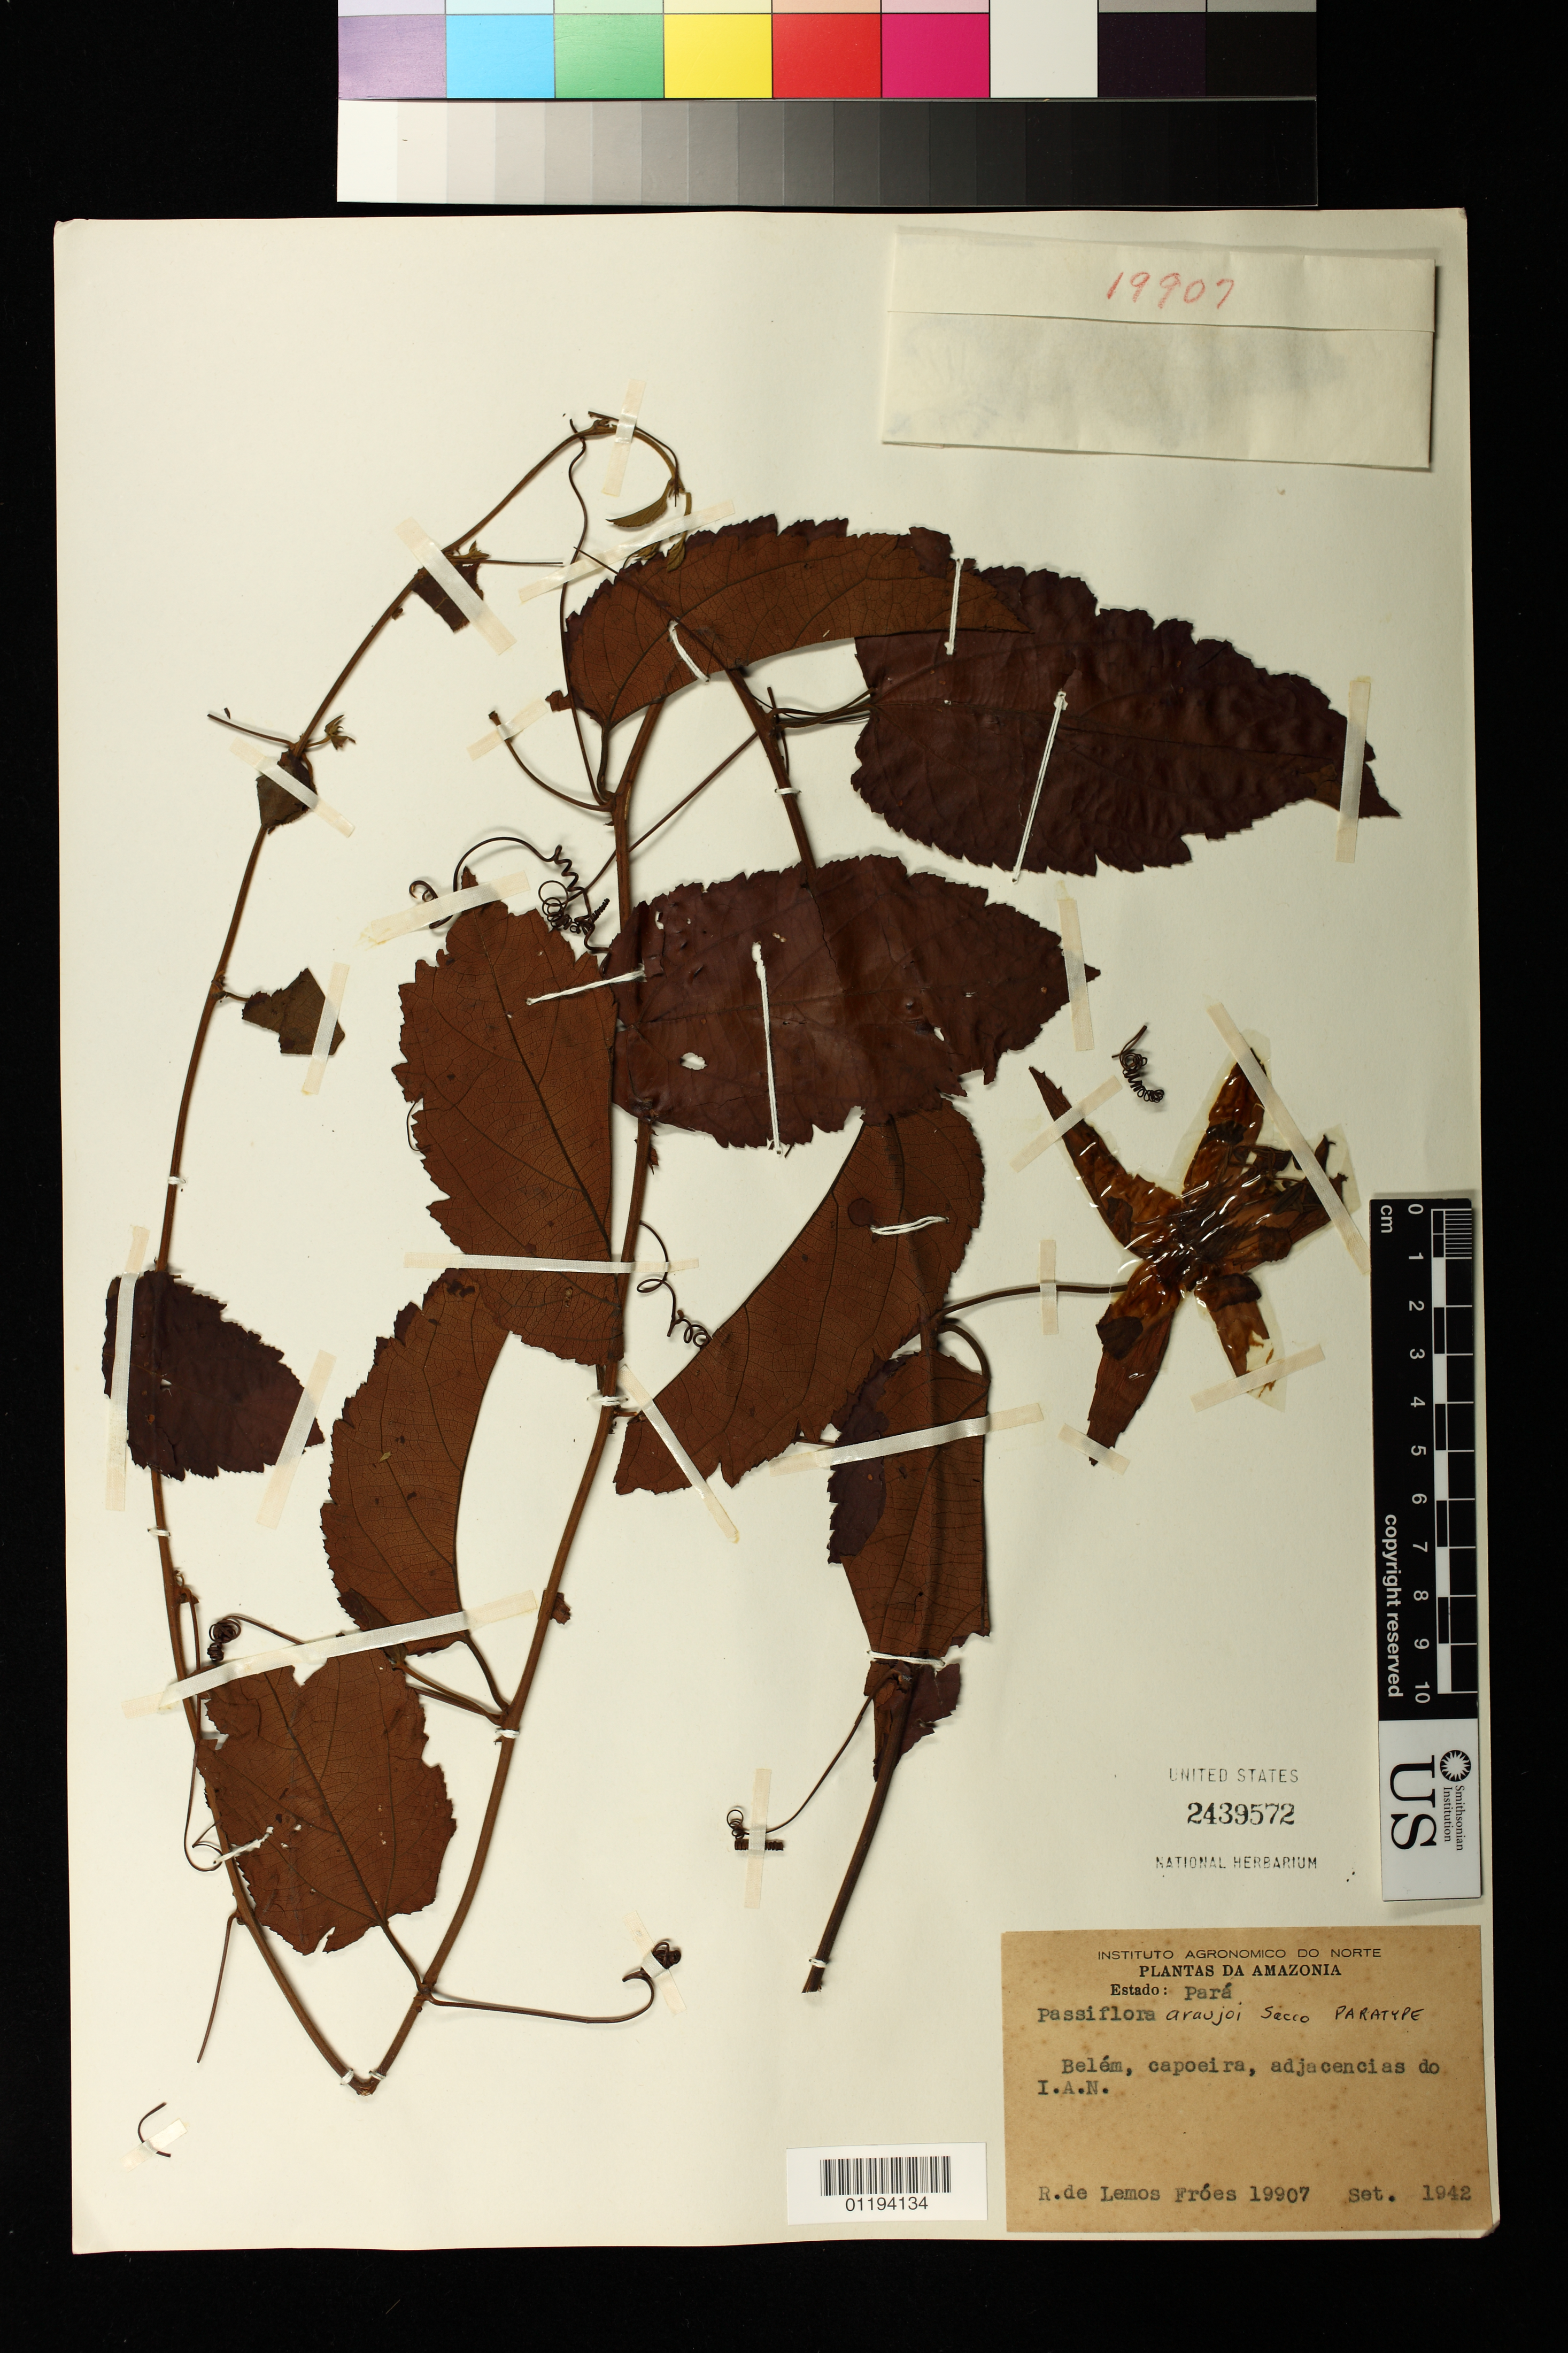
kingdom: Plantae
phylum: Tracheophyta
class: Magnoliopsida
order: Malpighiales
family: Passifloraceae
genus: Passiflora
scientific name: Passiflora araujoi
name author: Sacco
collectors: R. L. Fróes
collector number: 19907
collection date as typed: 1942-09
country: Brazil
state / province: Pará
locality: Belem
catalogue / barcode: US 2439572